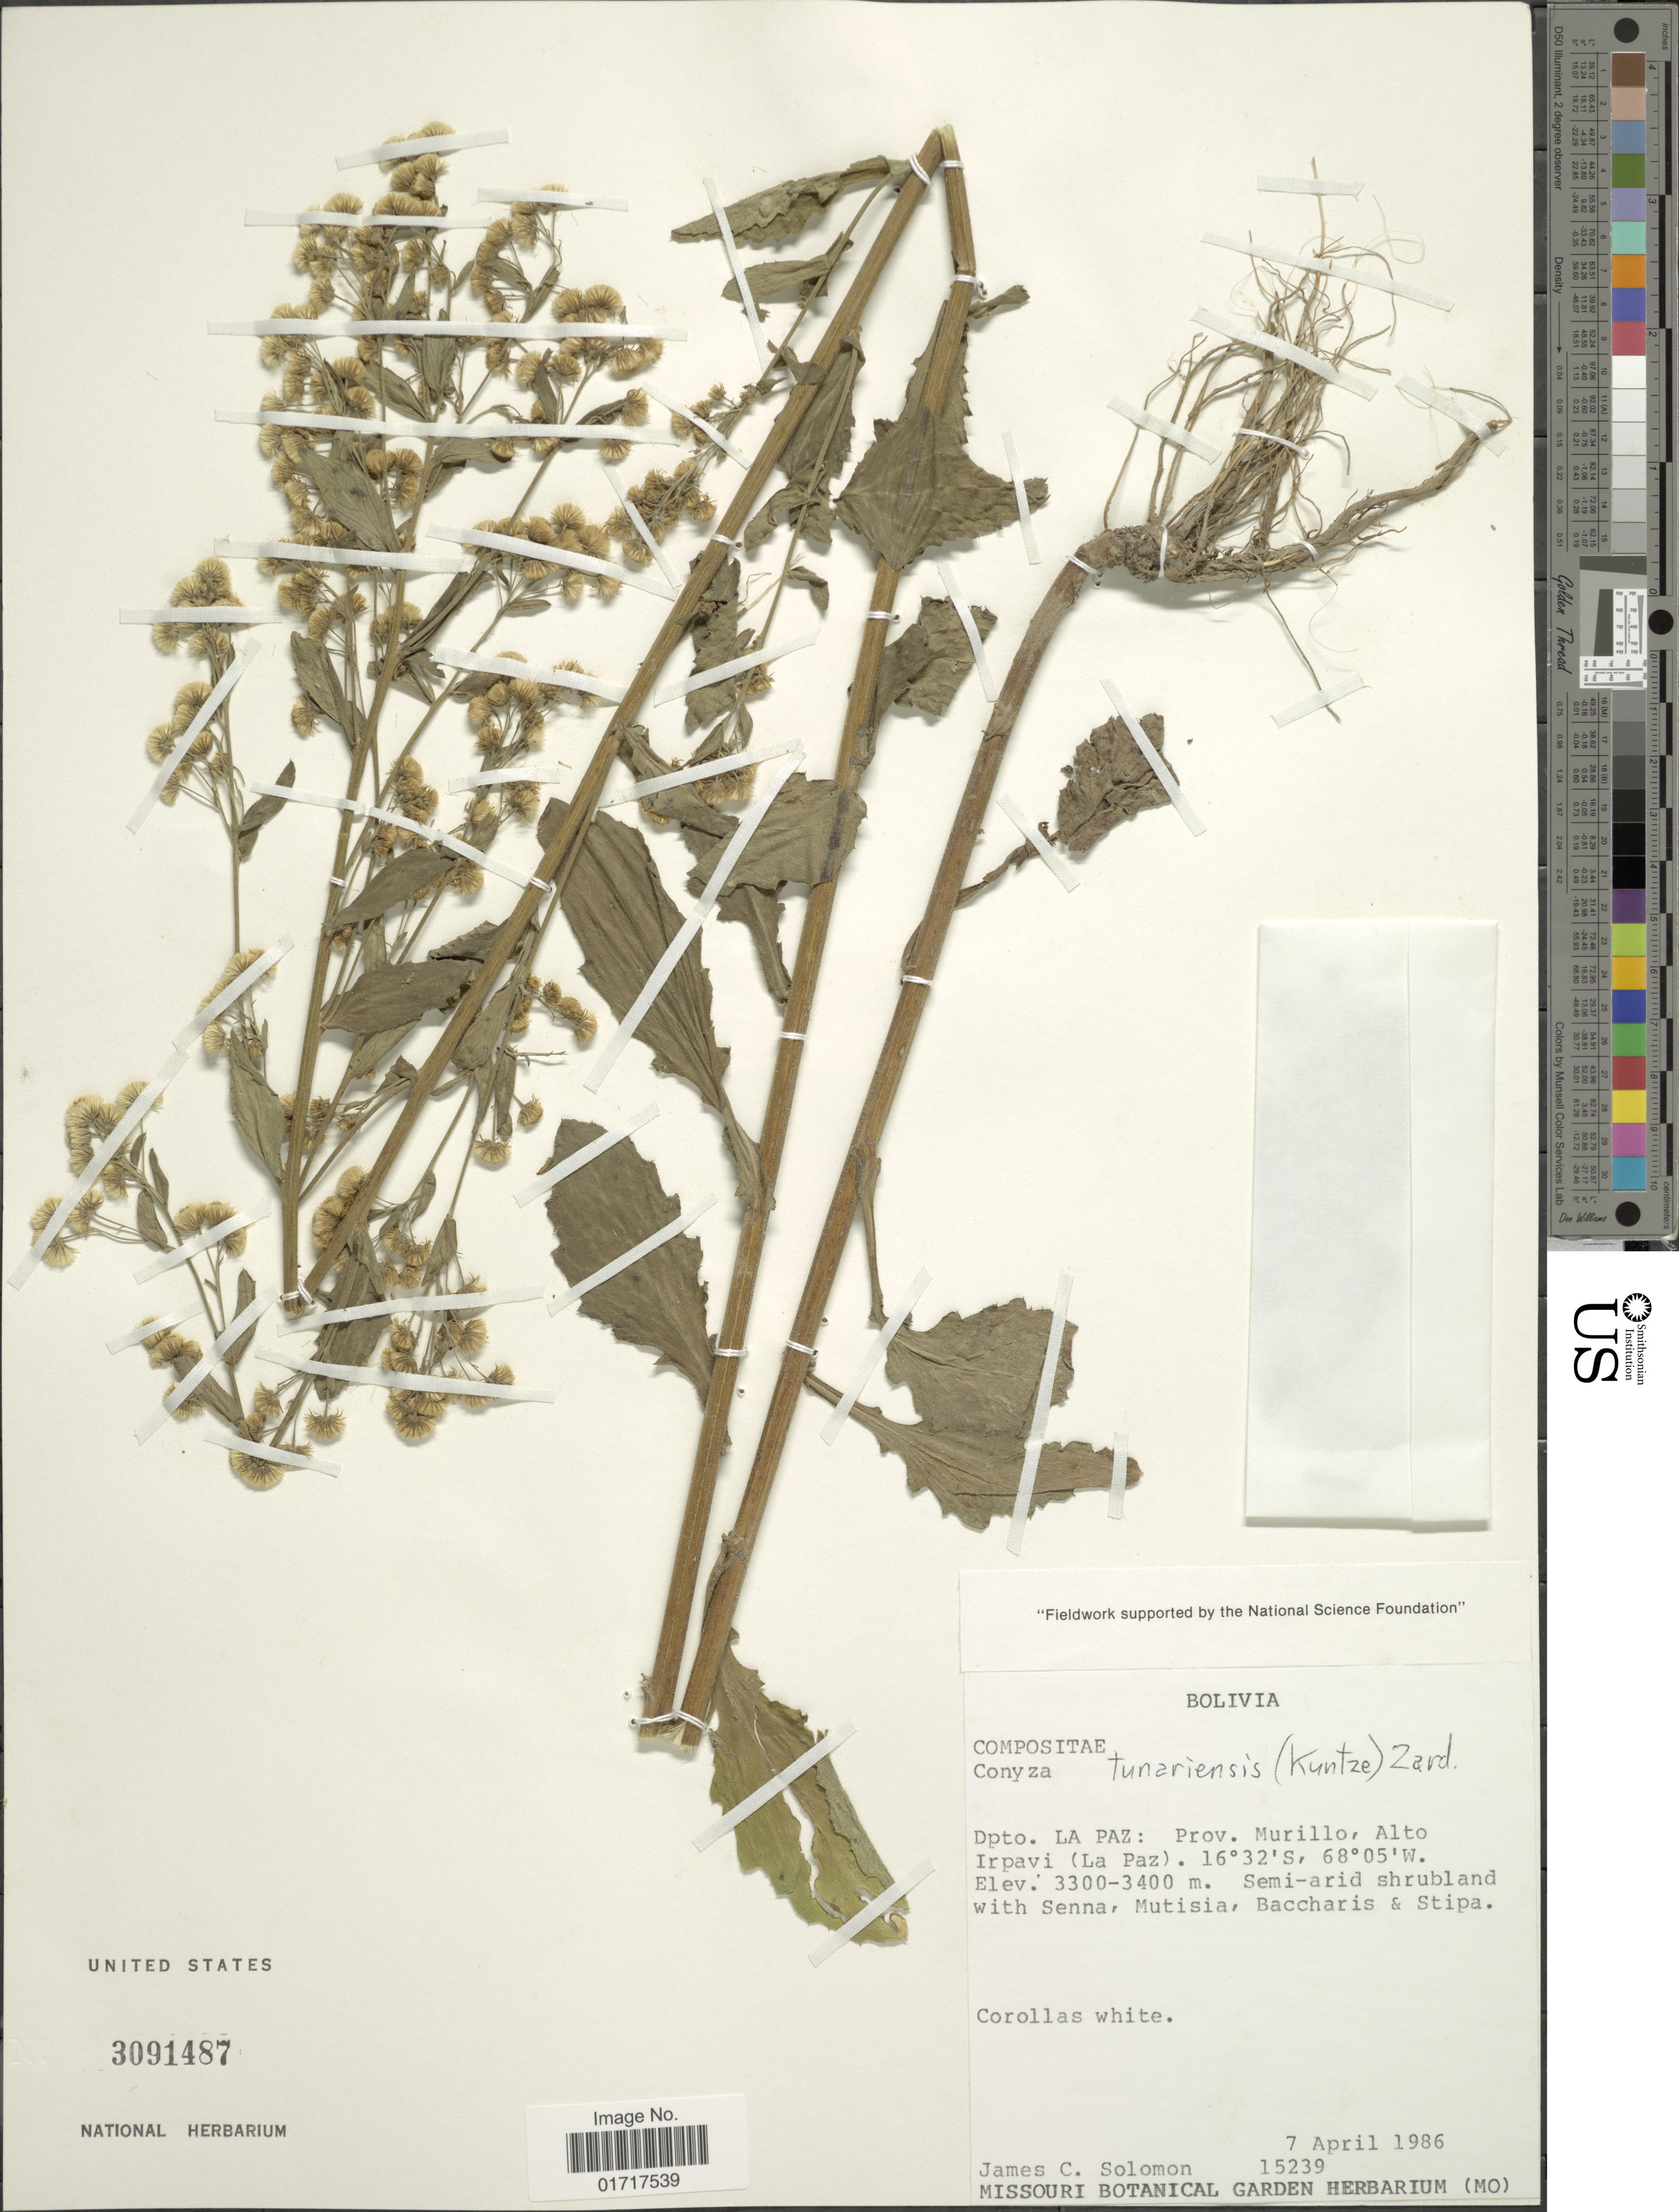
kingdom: Plantae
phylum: Tracheophyta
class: Magnoliopsida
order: Asterales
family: Asteraceae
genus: Conyza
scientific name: Conyza tunariensis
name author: (Kuntze) Zardini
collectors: J. C. Solomon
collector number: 15239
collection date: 1986-04-07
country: Bolivia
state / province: La Paz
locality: Dpto. La Paz: Prov. Murillo, Alto Irpavi (La Paz).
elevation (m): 3300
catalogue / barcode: US 3091487